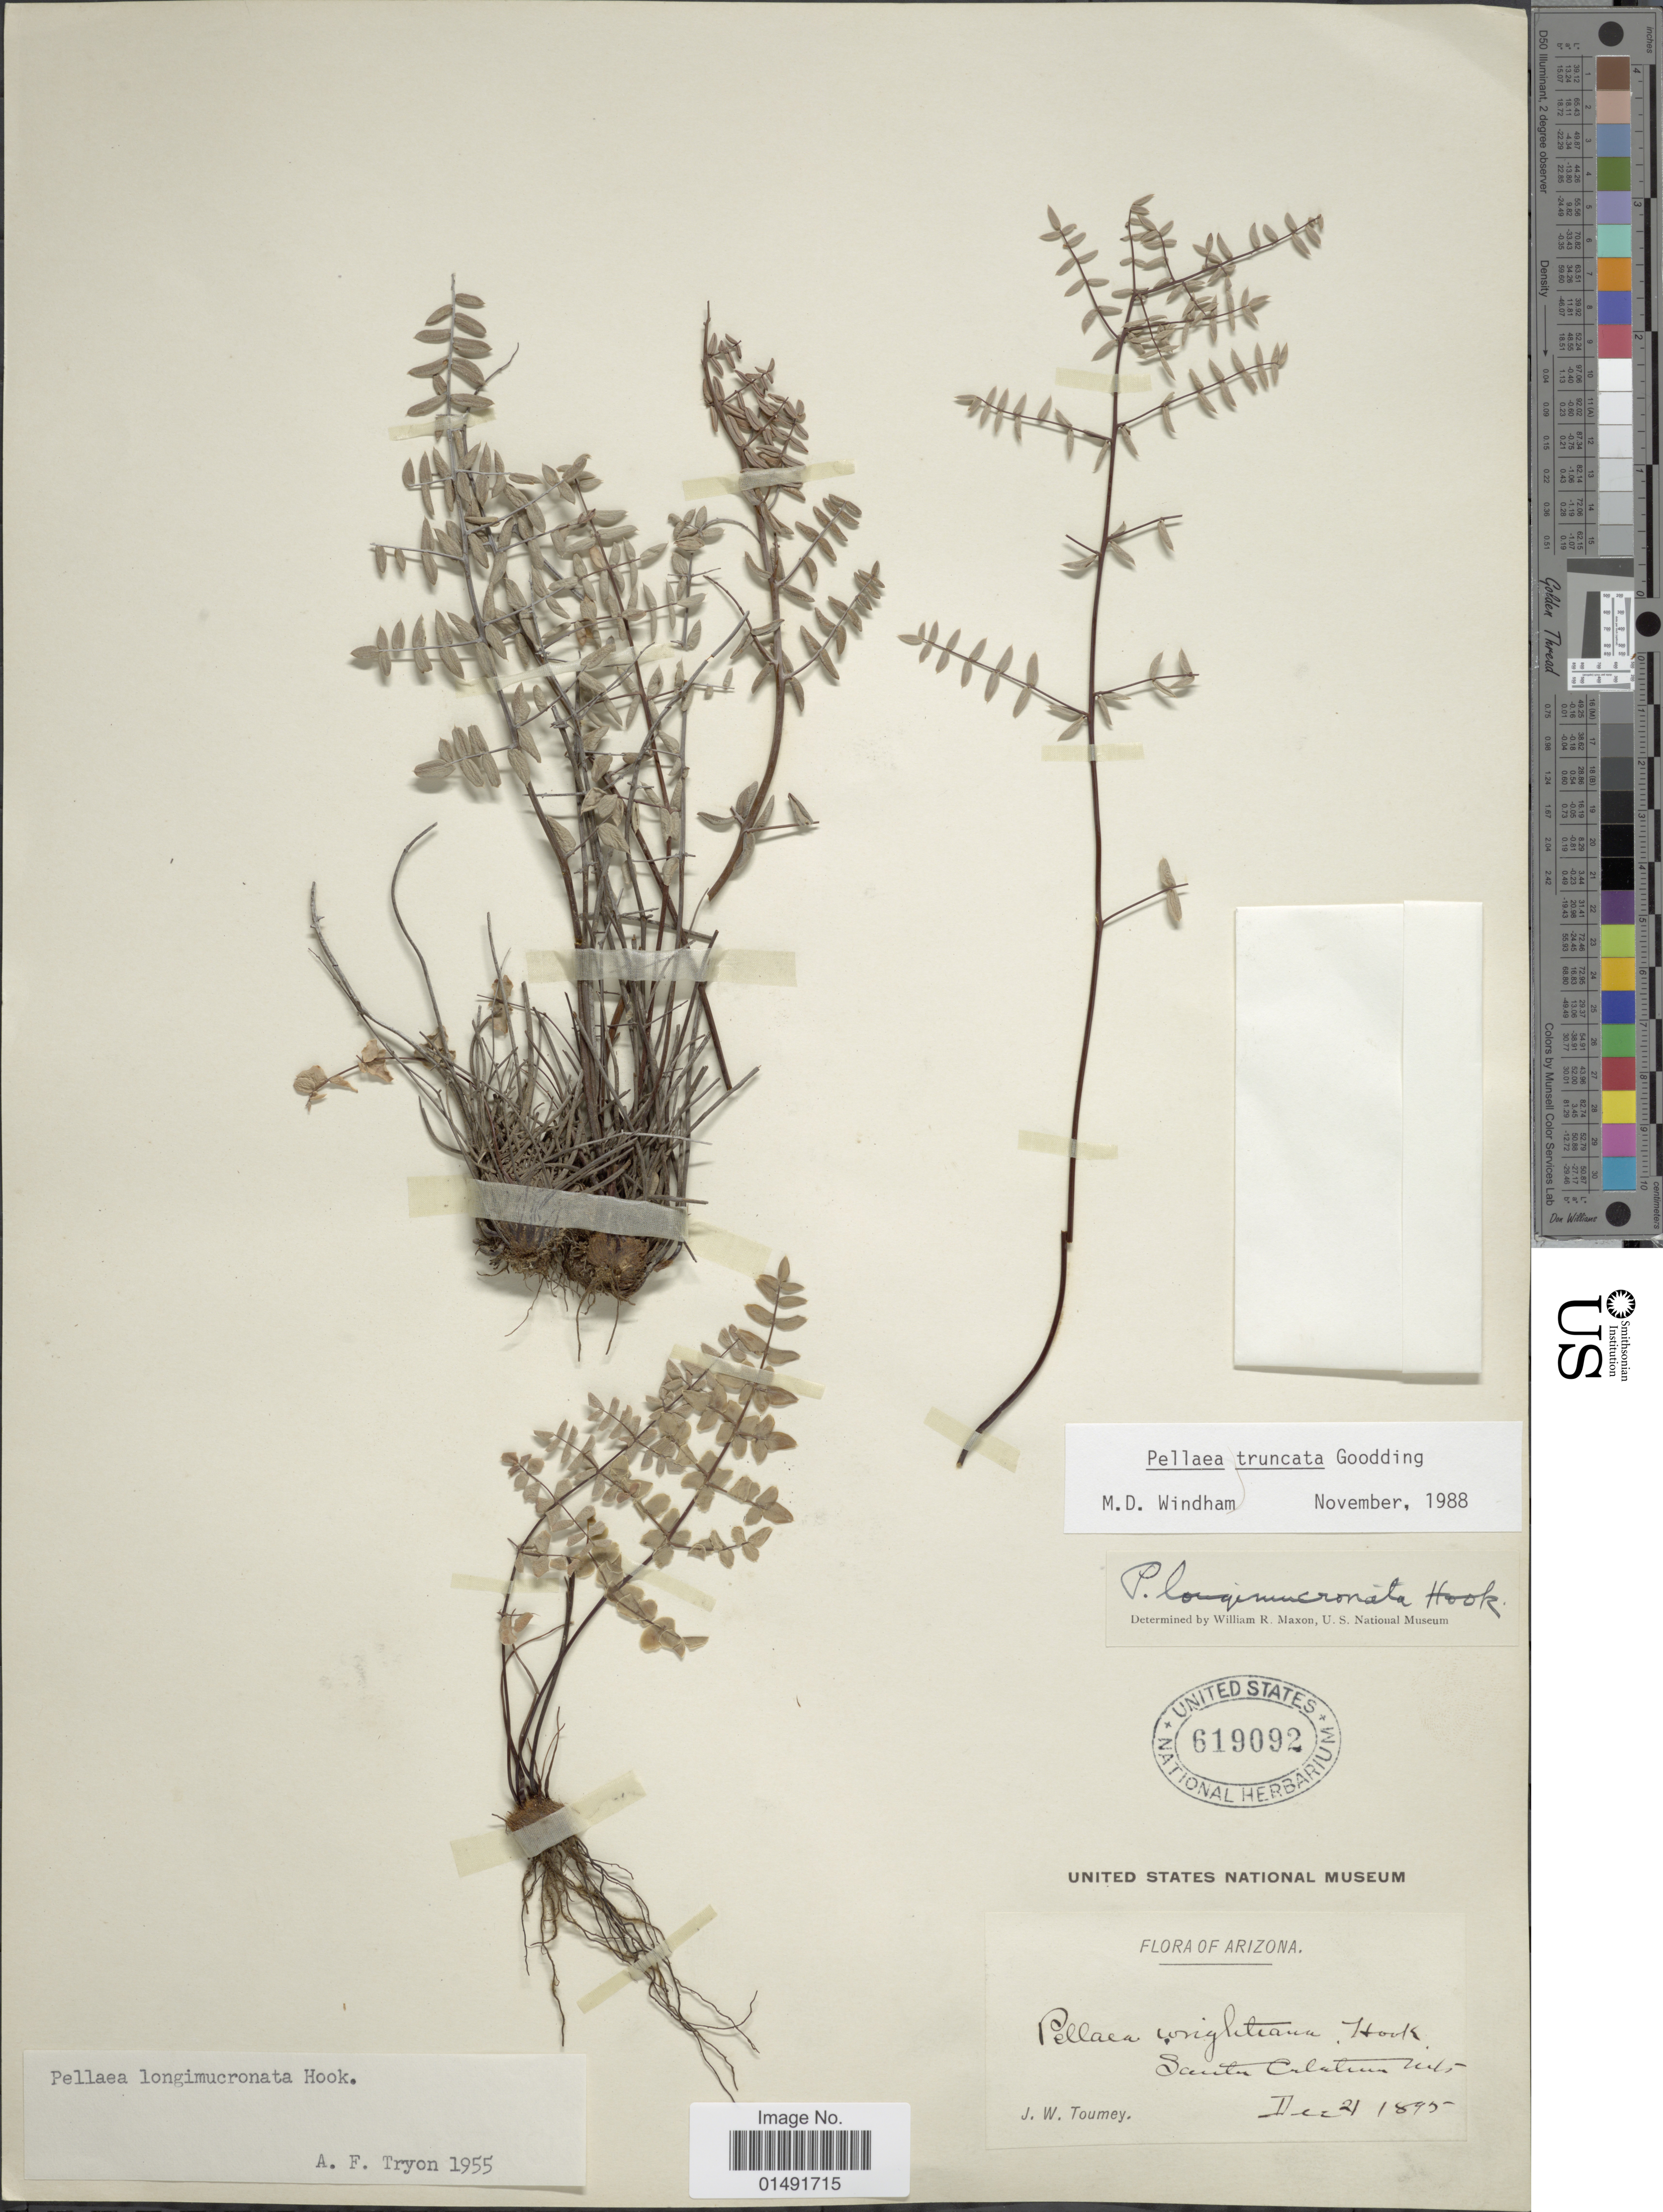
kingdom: Plantae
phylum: Tracheophyta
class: Polypodiopsida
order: Polypodiales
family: Pteridaceae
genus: Pellaea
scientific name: Pellaea truncata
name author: Goodd.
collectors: J. W. Toumey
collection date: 1895-12-21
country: United States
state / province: Arizona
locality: Santa Calatina Mts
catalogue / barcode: US 619092